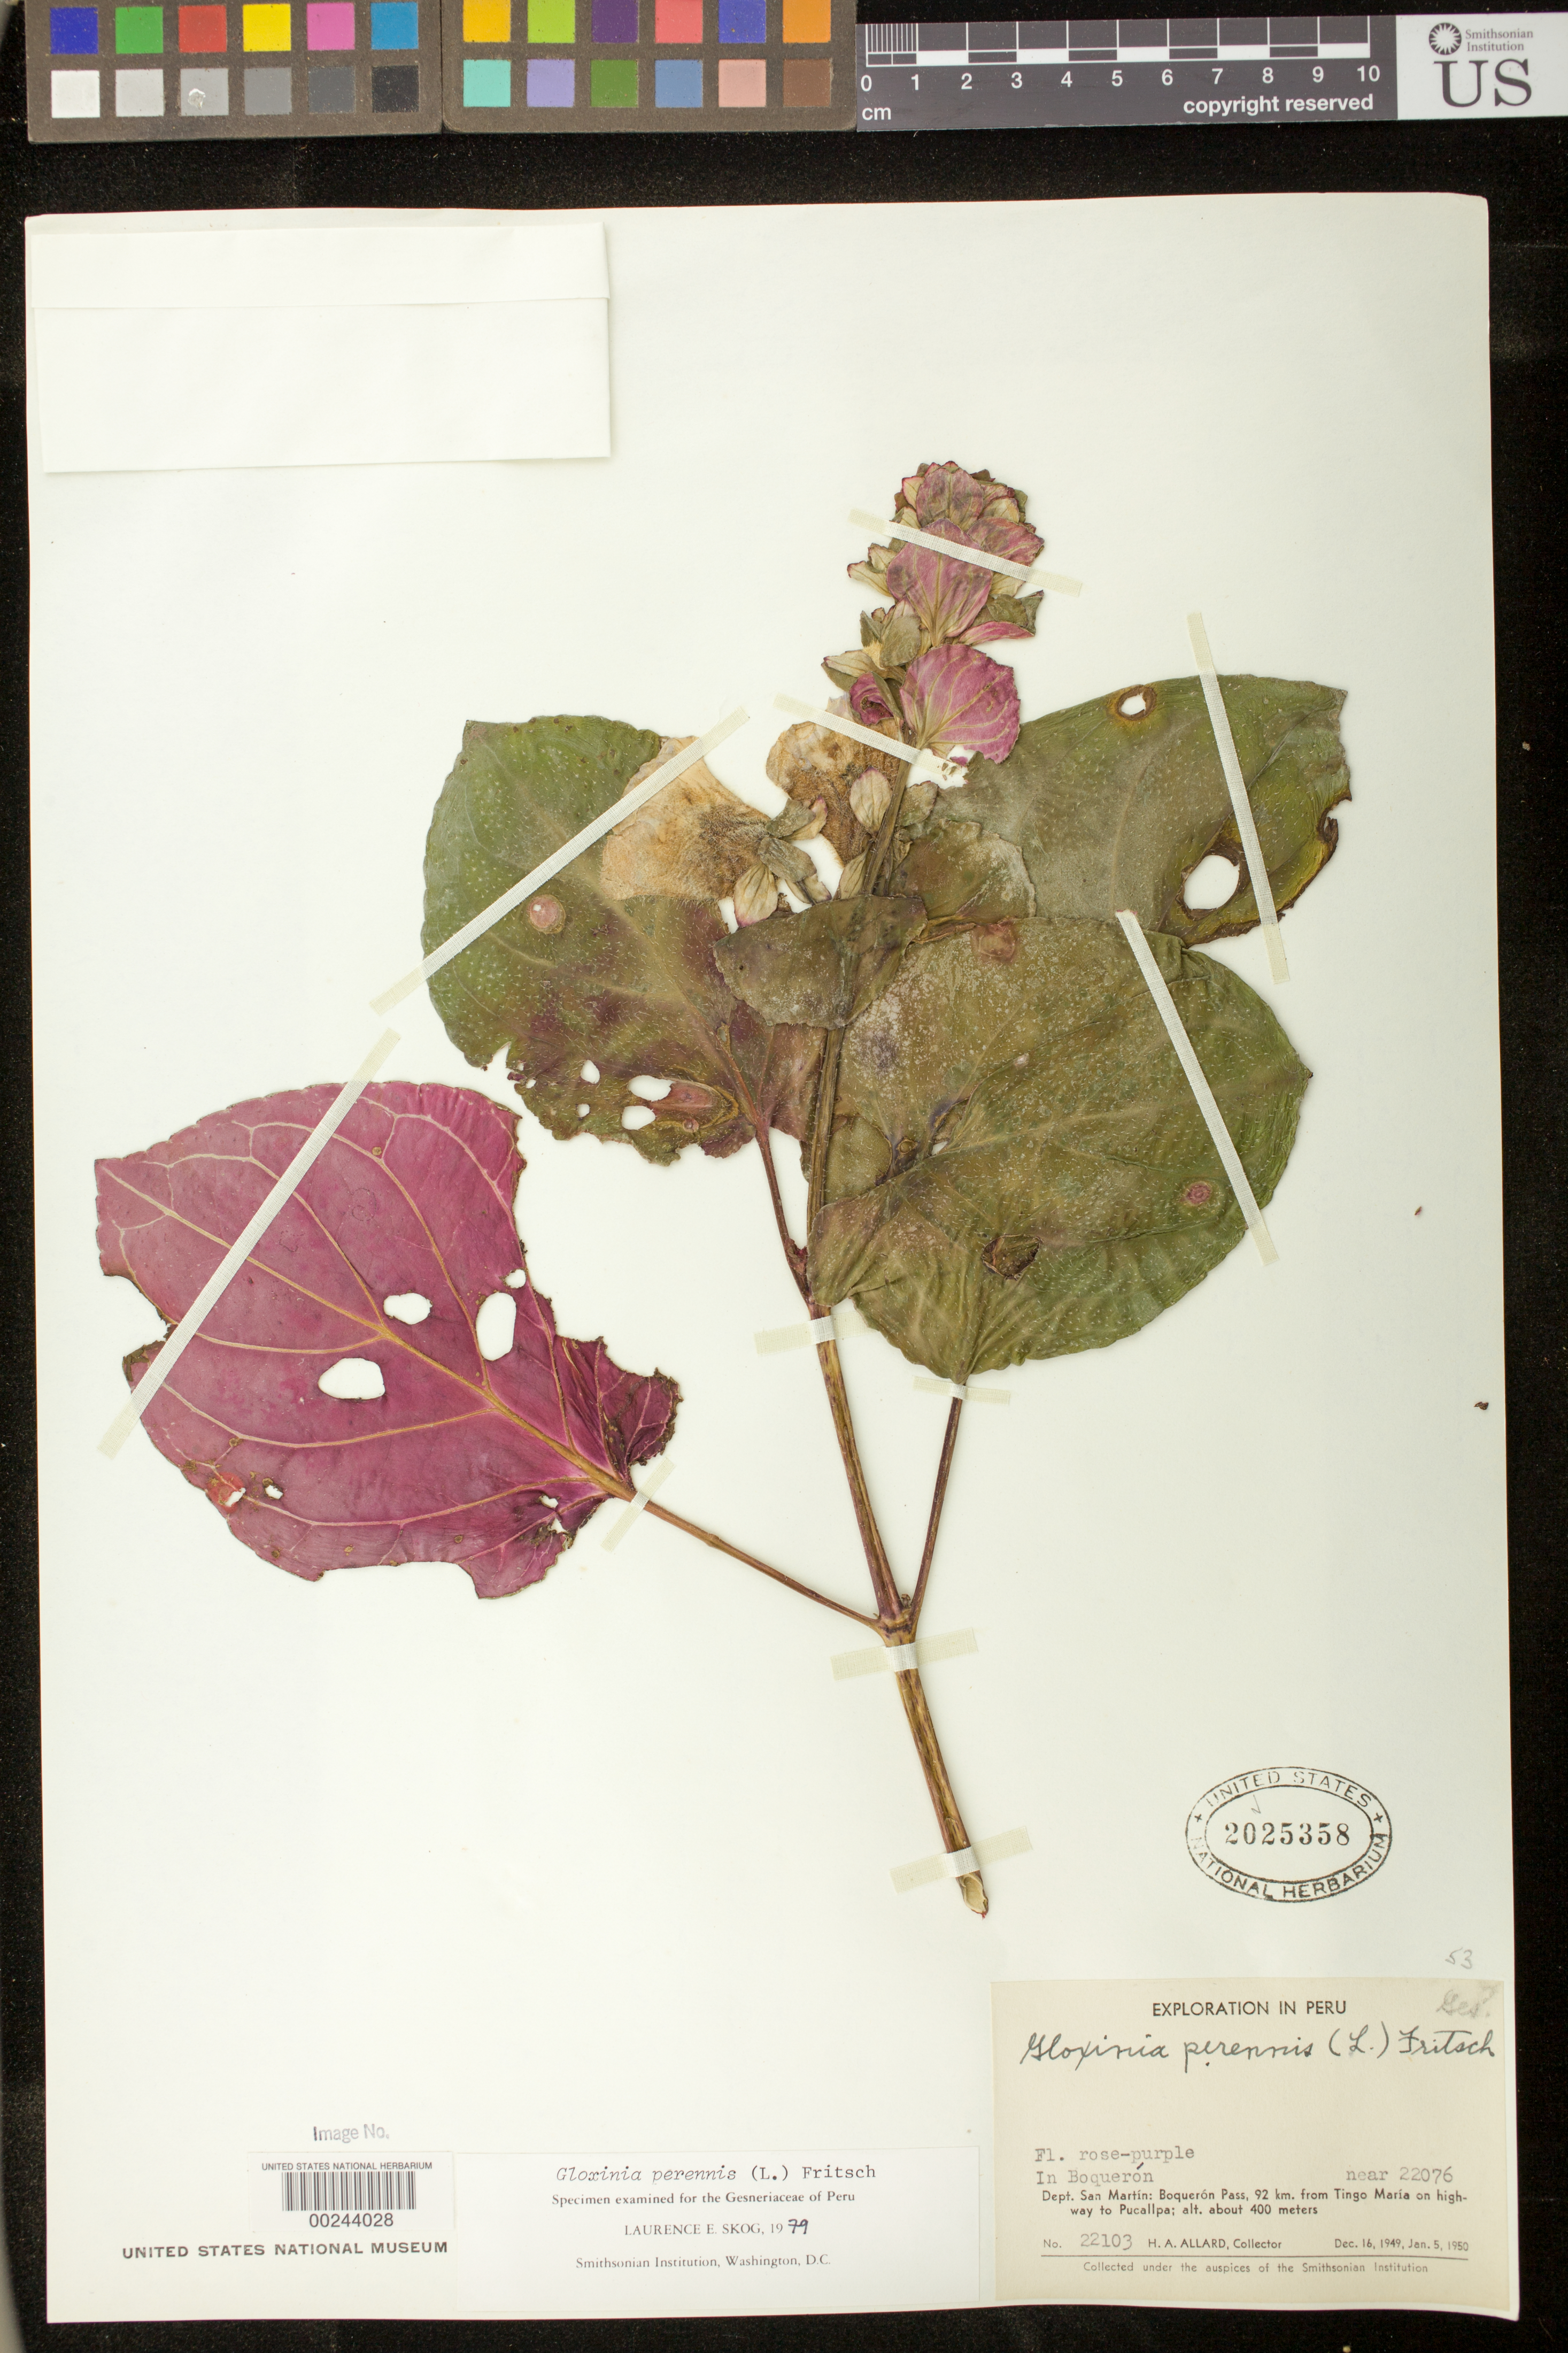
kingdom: Plantae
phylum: Tracheophyta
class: Magnoliopsida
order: Lamiales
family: Gesneriaceae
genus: Gloxinia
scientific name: Gloxinia perennis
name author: (L.) Fritsch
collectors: H. A. Allard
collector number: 22103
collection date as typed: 1949-50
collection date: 1949/1950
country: Peru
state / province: San Martín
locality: Boquerón Pass, 92 km from Tingo María on highway to Pucallpa; in Boquerón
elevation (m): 400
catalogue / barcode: US 2025358